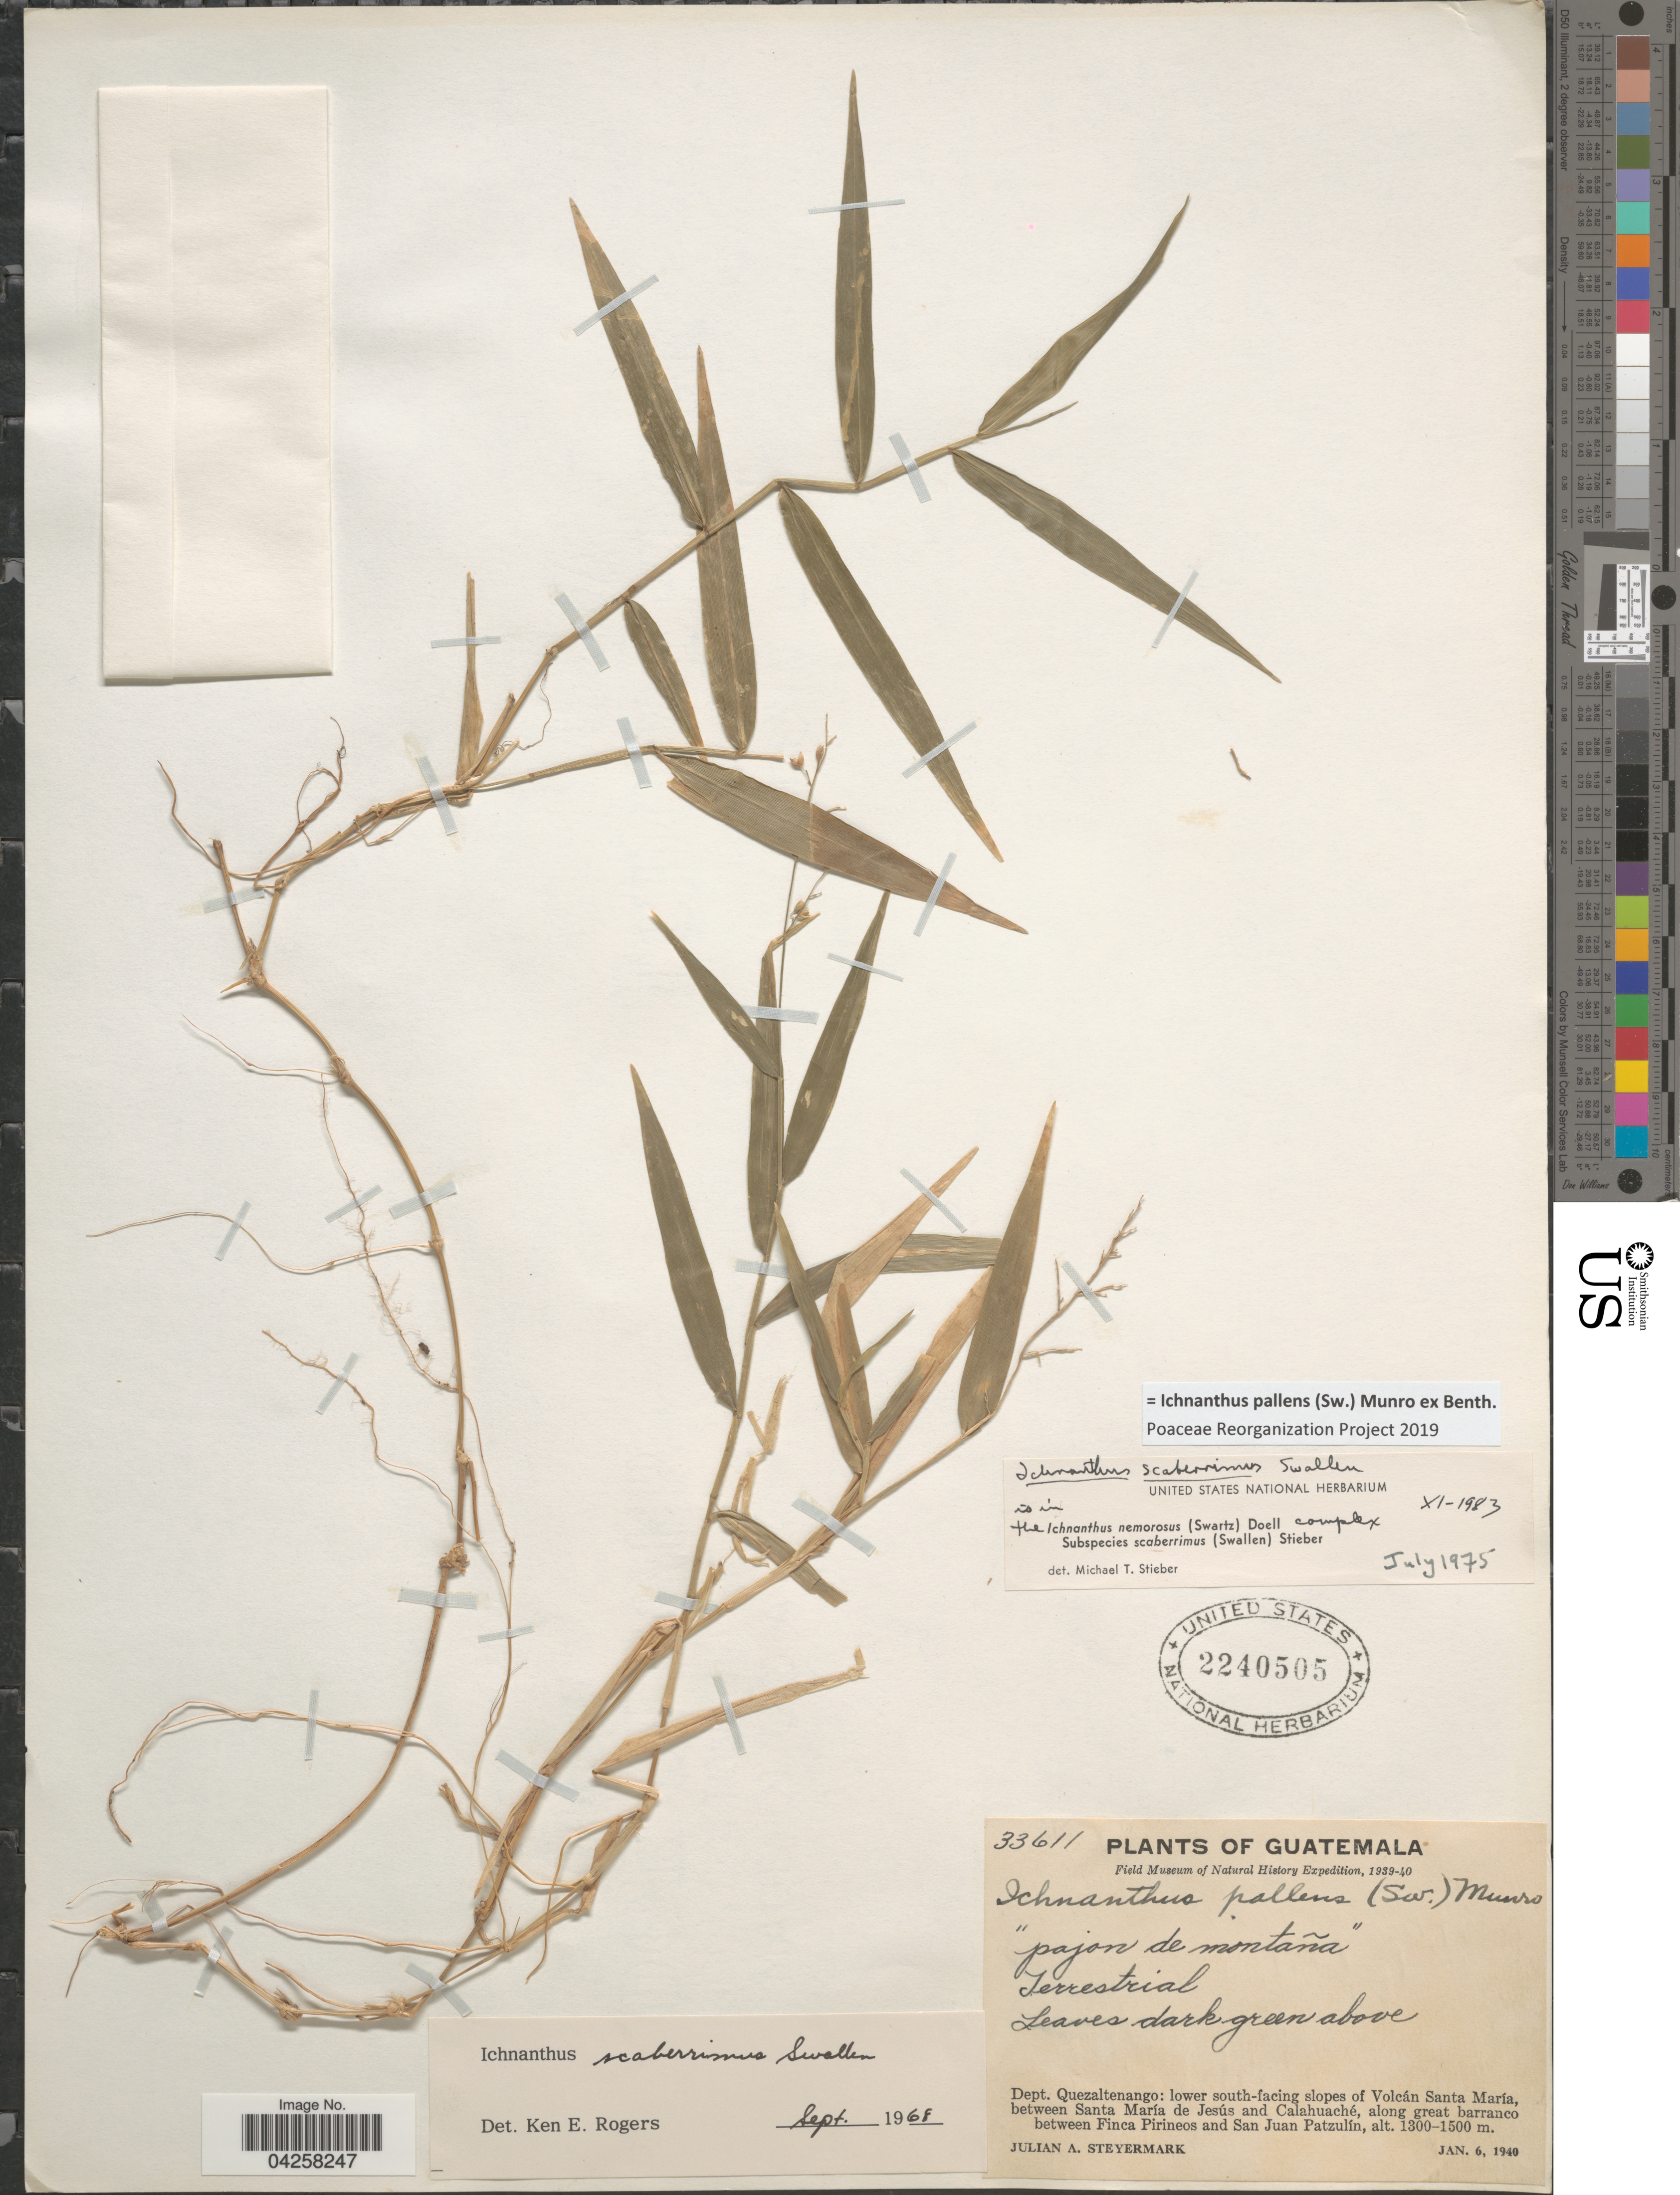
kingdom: Plantae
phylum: Tracheophyta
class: Liliopsida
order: Poales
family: Poaceae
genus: Ichnanthus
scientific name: Ichnanthus pallens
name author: (Sw.) Munro ex Benth.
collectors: J. Steyermark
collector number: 33611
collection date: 1940-01-06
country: Guatemala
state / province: Quetzaltenango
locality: Field Museum of Natural History Expedition, 1939-40. Dept. Quezaltenango: lower south-facing slopes of Volcán Santa María, between Santa María de Jesús and Calahuaché, along great barranco between Finca Pirineos and San Juan Patzulín.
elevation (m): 1300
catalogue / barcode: US 2240505